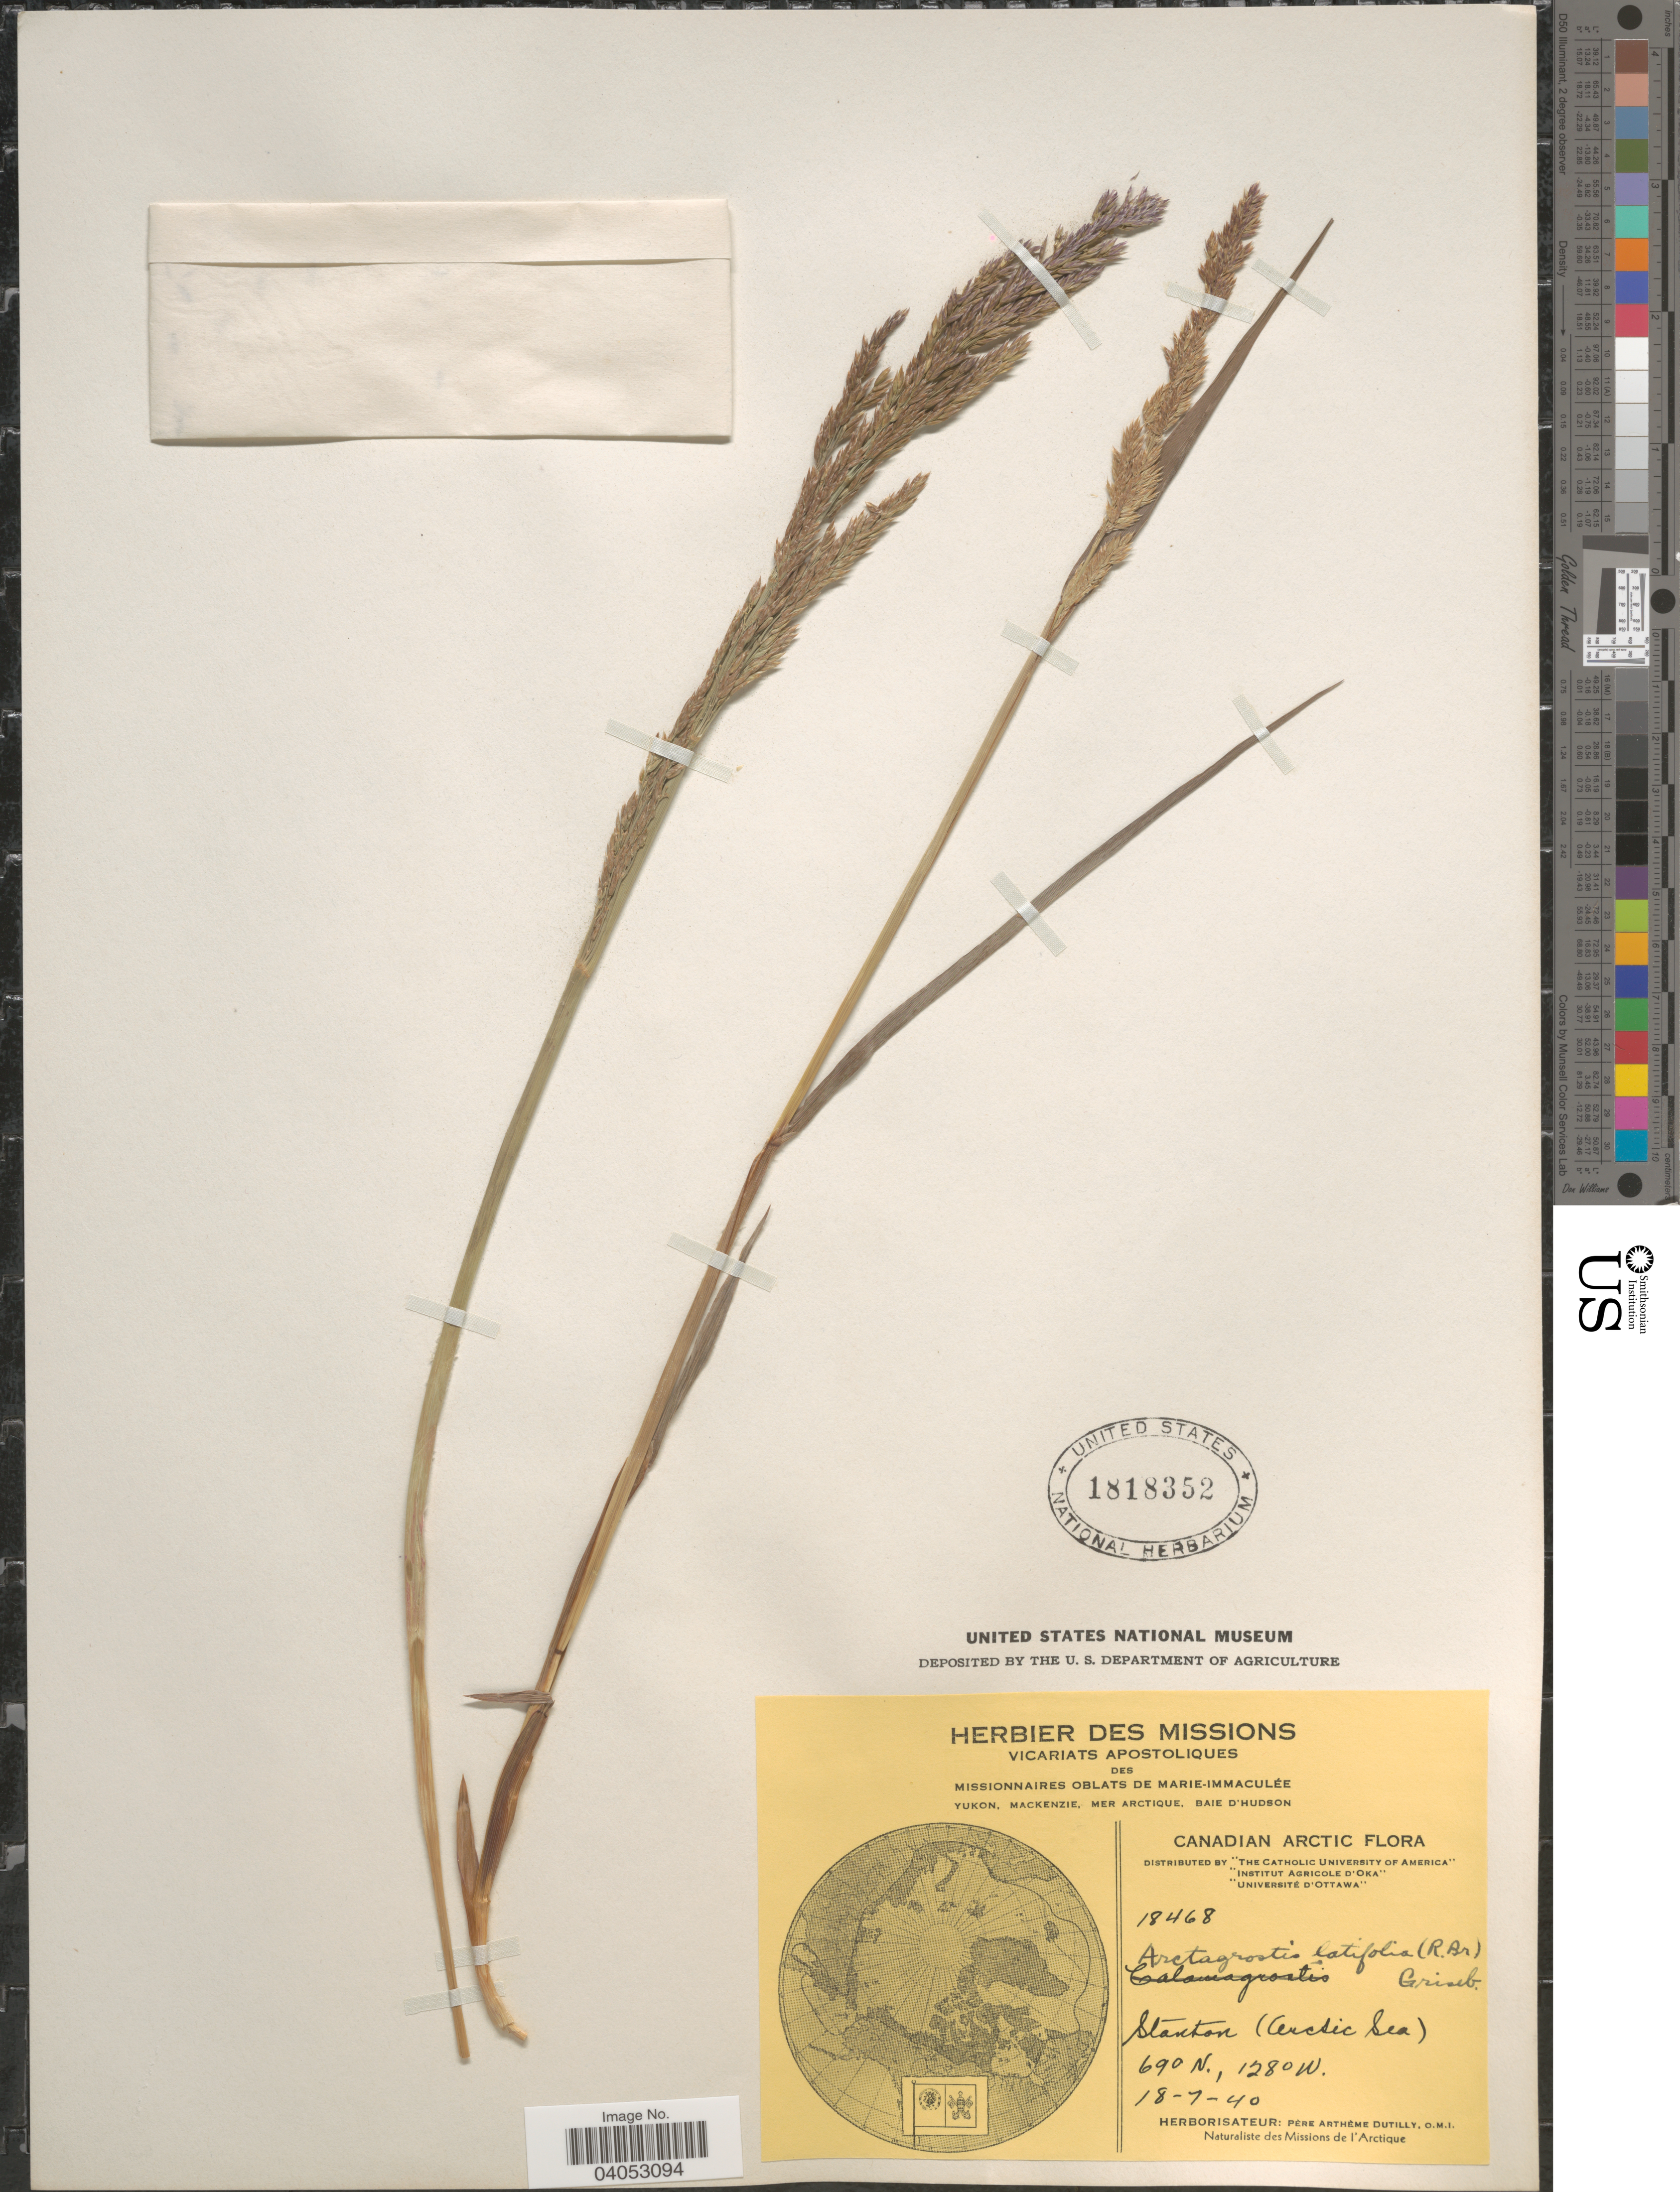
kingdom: Plantae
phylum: Tracheophyta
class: Liliopsida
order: Poales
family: Poaceae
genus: Arctagrostis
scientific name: Arctagrostis latifolia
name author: (R. Br.) Griseb.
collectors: P. Dutilly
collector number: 18468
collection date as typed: Transcribed d/m/y: 18/7/40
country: Canada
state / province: Northwest Territories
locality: Canadian Arctic. Stanton (Arctic Sea).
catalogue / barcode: US 1818352